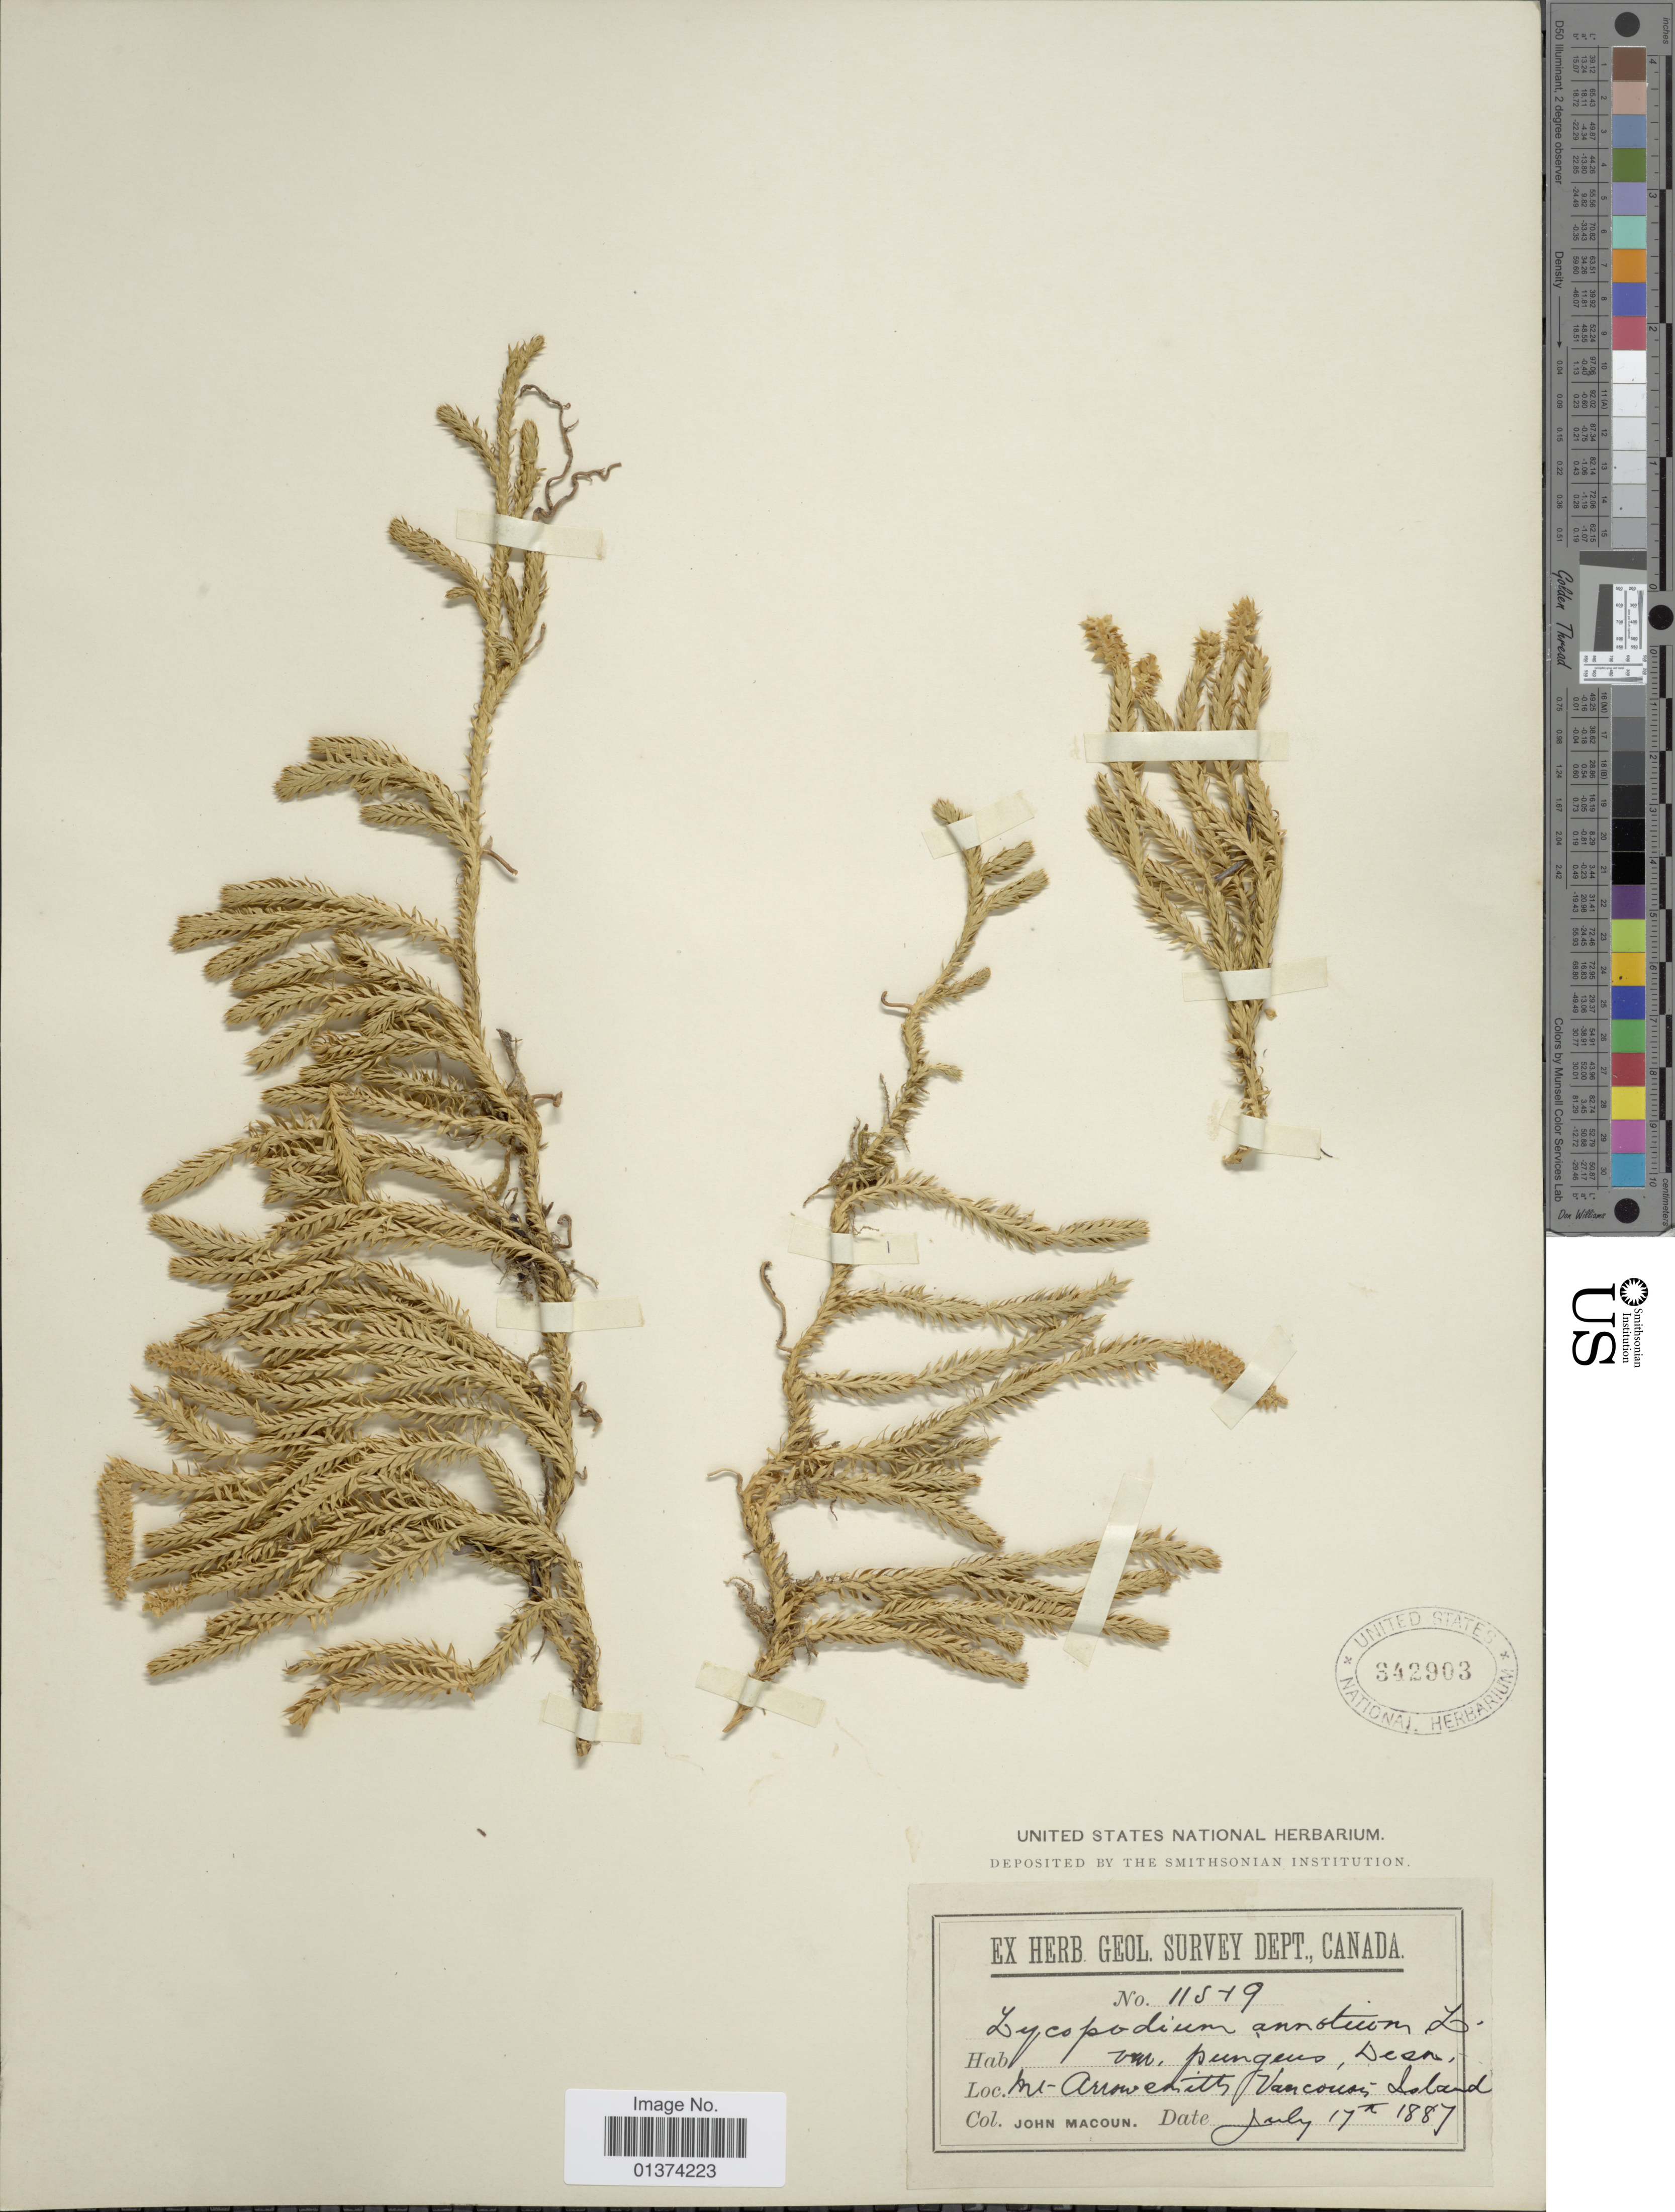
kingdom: Plantae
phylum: Tracheophyta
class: Lycopodiopsida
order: Lycopodiales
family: Lycopodiaceae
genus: Spinulum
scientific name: Spinulum annotinum subsp. annotinum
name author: (L.) A. Haines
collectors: J. Macoun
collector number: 11519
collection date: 1887-07-17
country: Canada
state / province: British Columbia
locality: Mt. Arrowsmith Vancouver Island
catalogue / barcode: US 342903